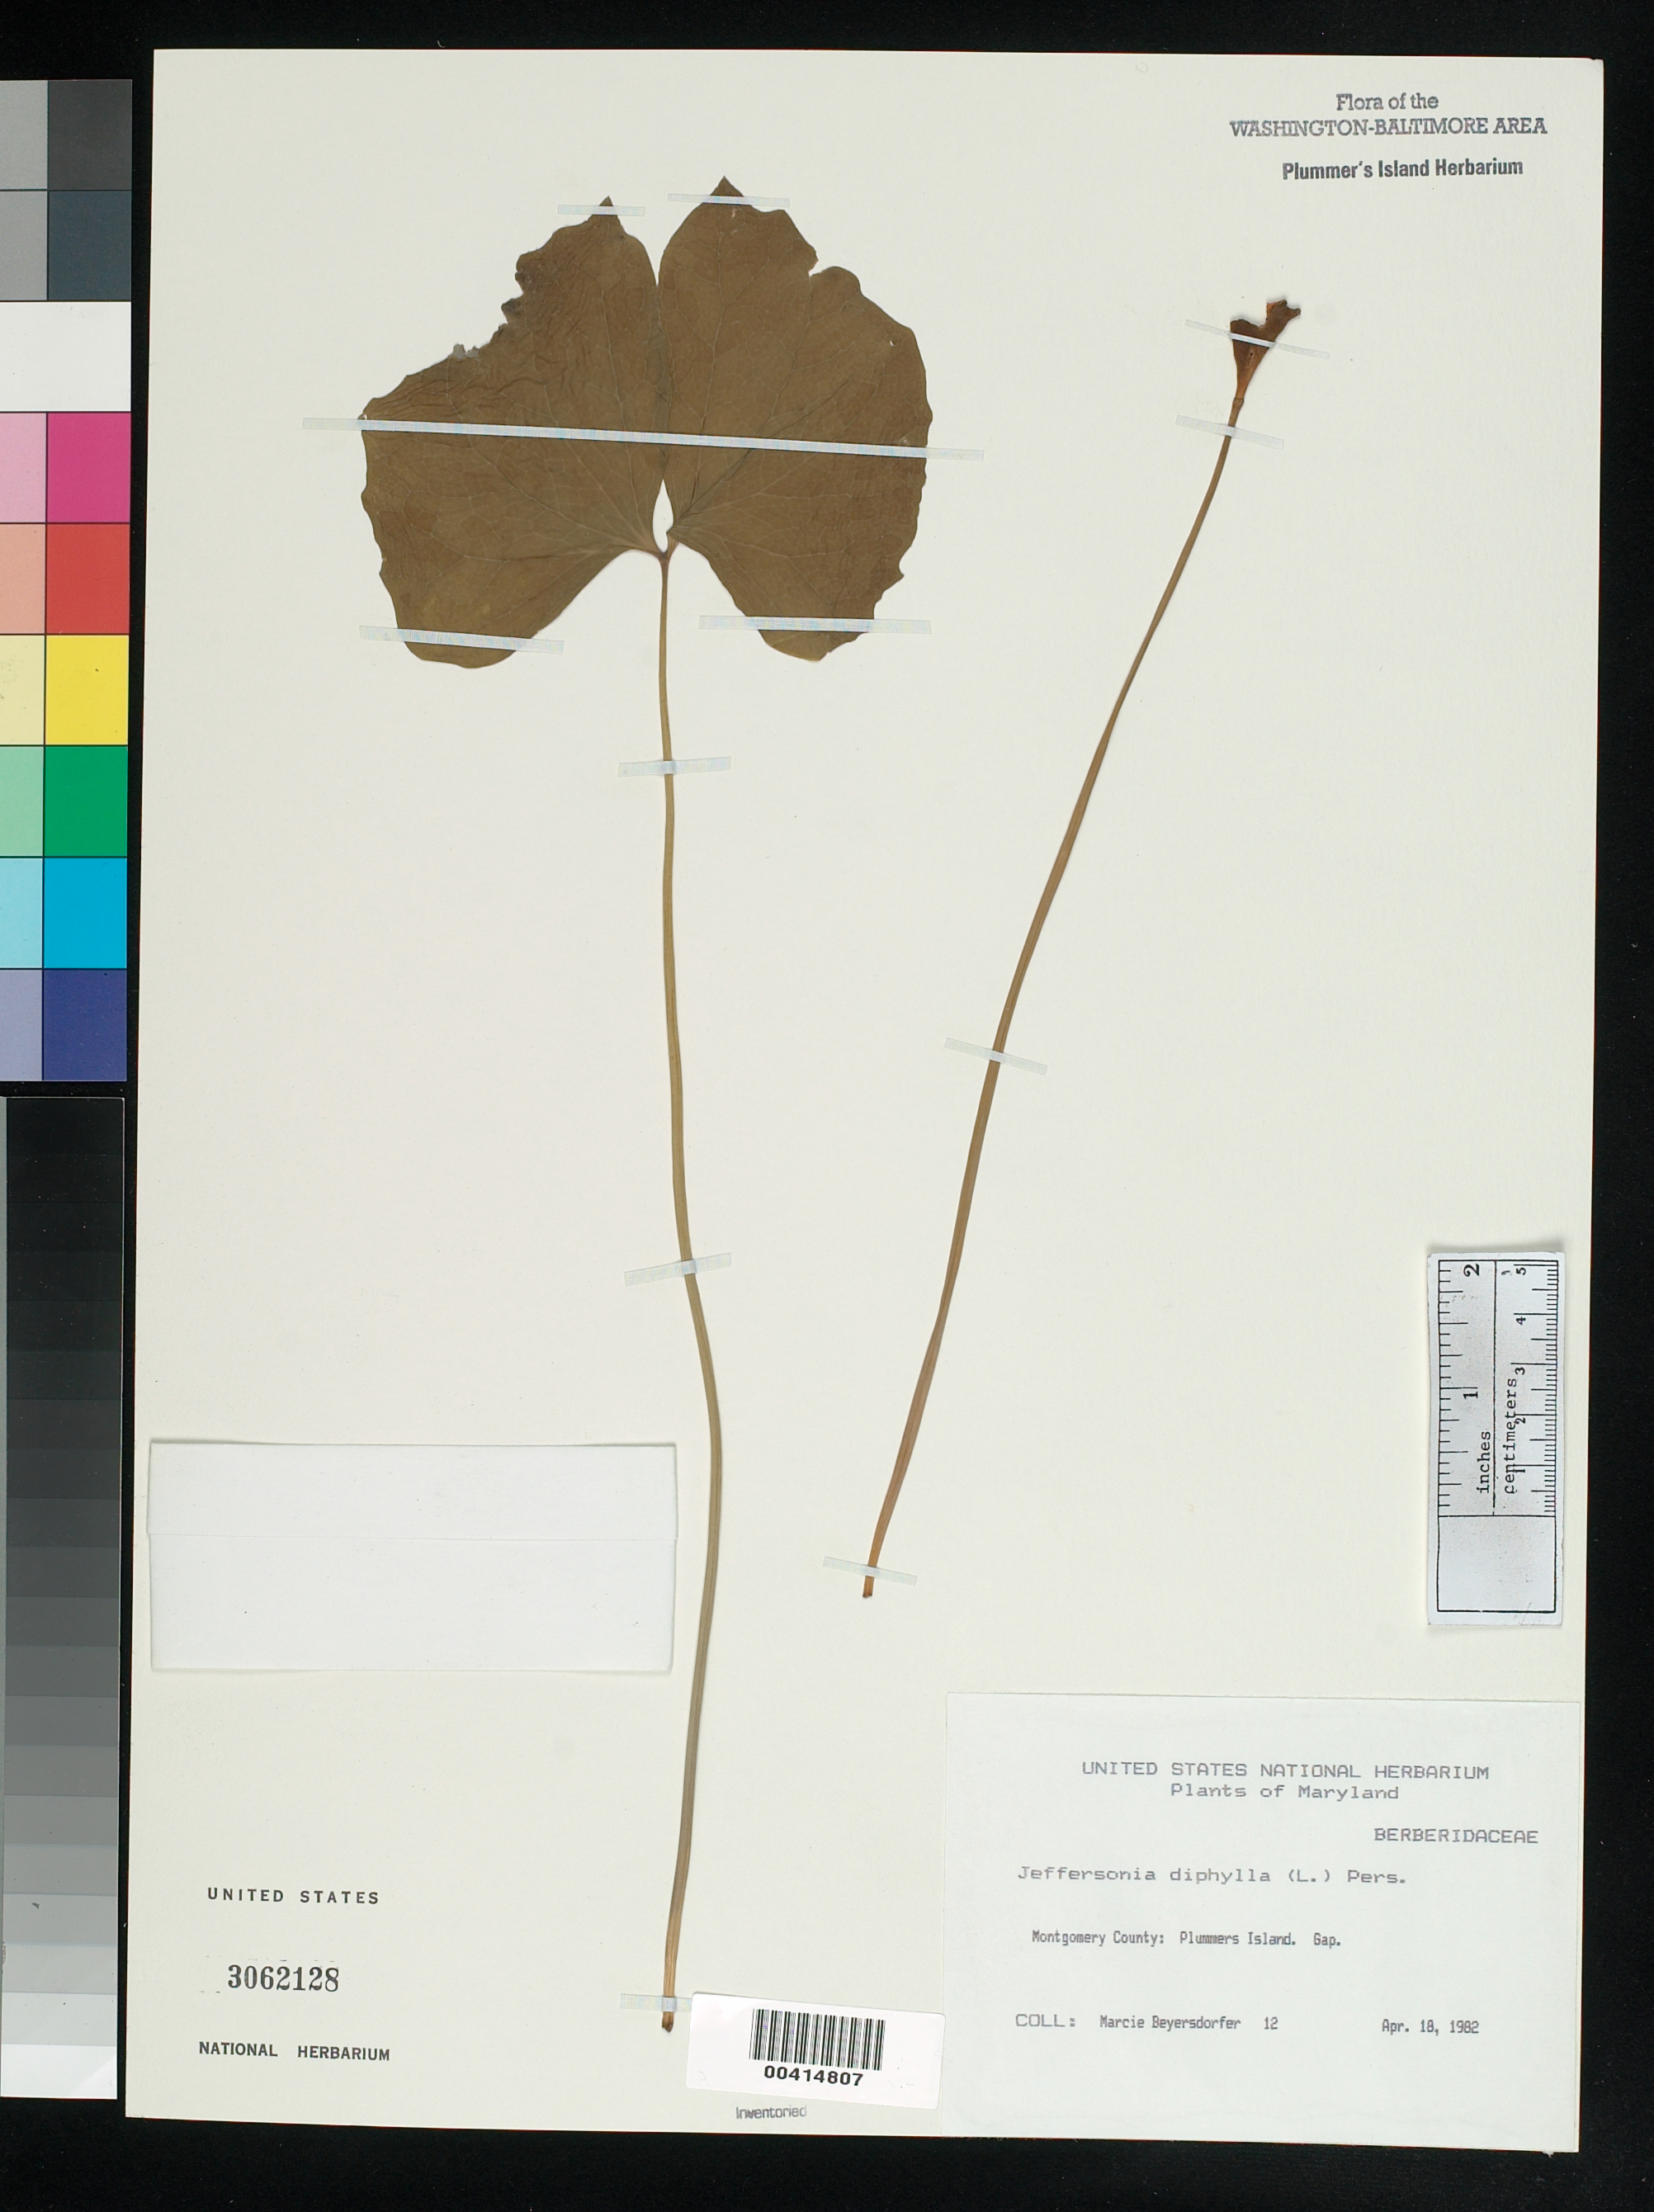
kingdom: Plantae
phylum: Tracheophyta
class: Magnoliopsida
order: Ranunculales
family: Berberidaceae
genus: Jeffersonia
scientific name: Jeffersonia diphylla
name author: (L.) Pers.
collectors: M. Beyersdorfer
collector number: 12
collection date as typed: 18 Apr 1982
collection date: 1982-04-18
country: United States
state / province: Maryland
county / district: Montgomery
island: Plummers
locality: Plummer's Island; Gap C. & O. Canal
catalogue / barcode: US 3062128